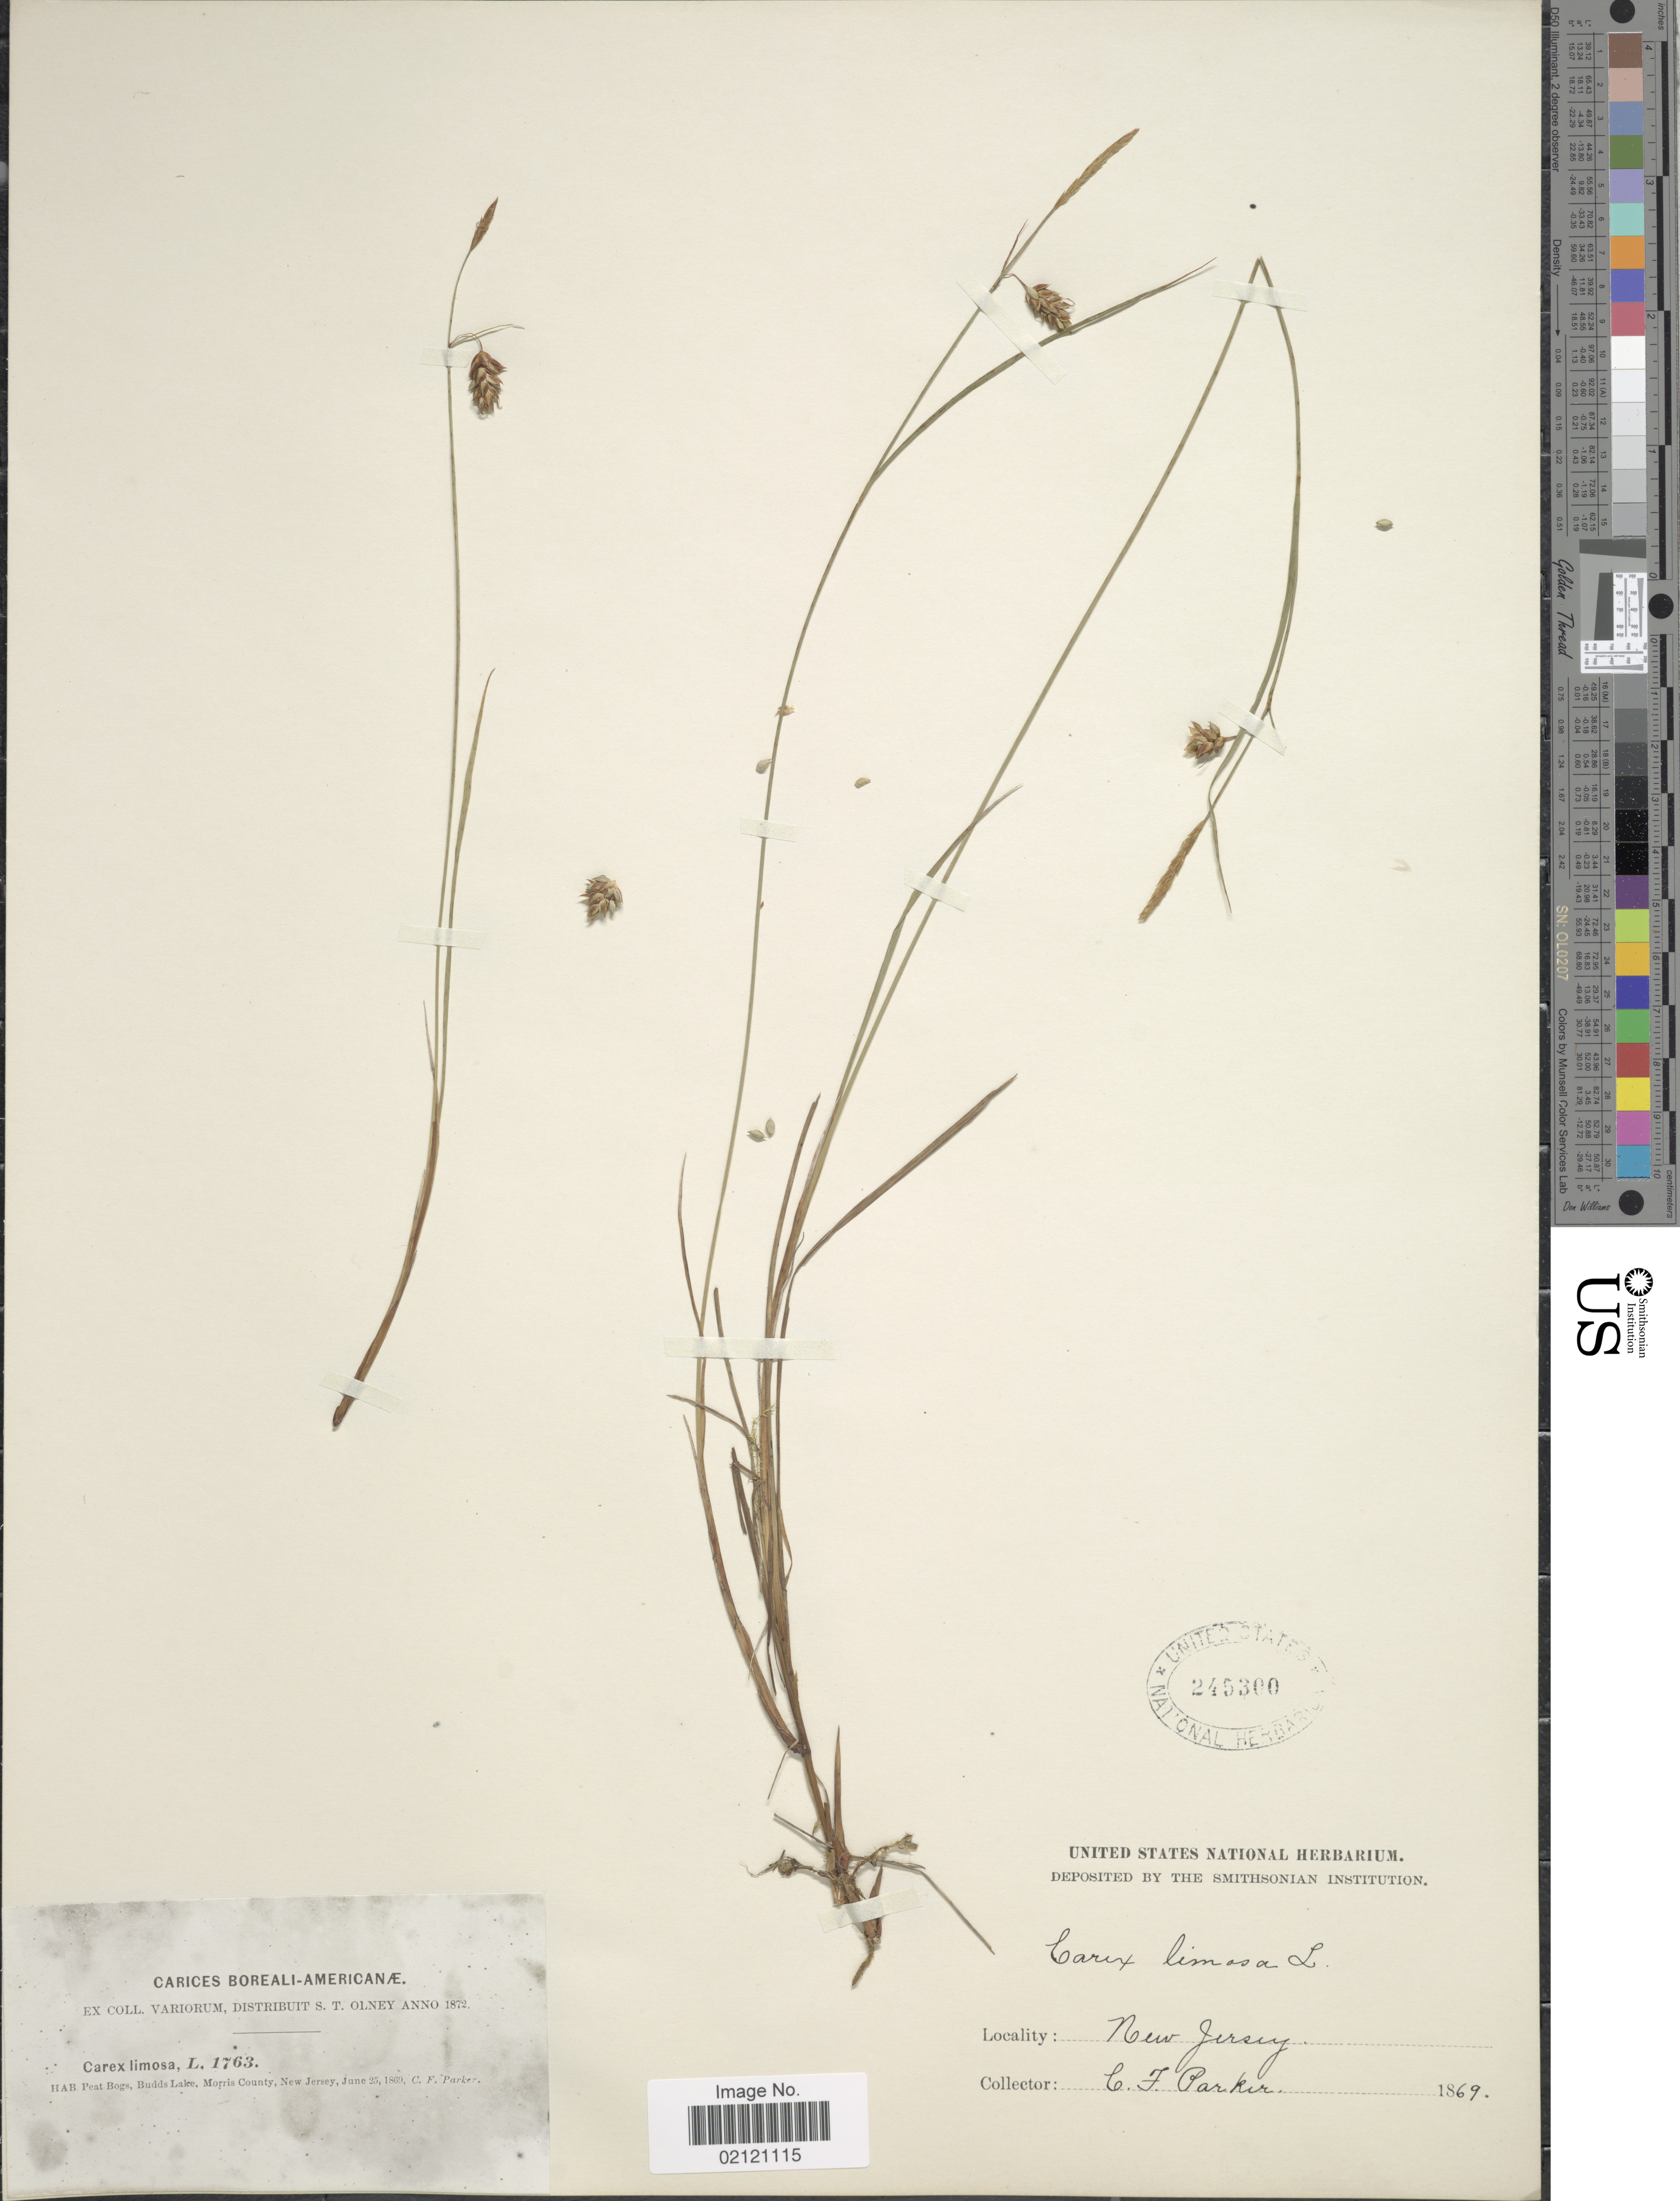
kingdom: Plantae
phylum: Tracheophyta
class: Liliopsida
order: Poales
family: Cyperaceae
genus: Carex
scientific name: Carex limosa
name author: L.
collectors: C. F. Parker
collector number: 1763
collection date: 1869-06-25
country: United States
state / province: New Jersey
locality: Peat Bogs, Budds Lake, Morris County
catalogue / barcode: US 245300